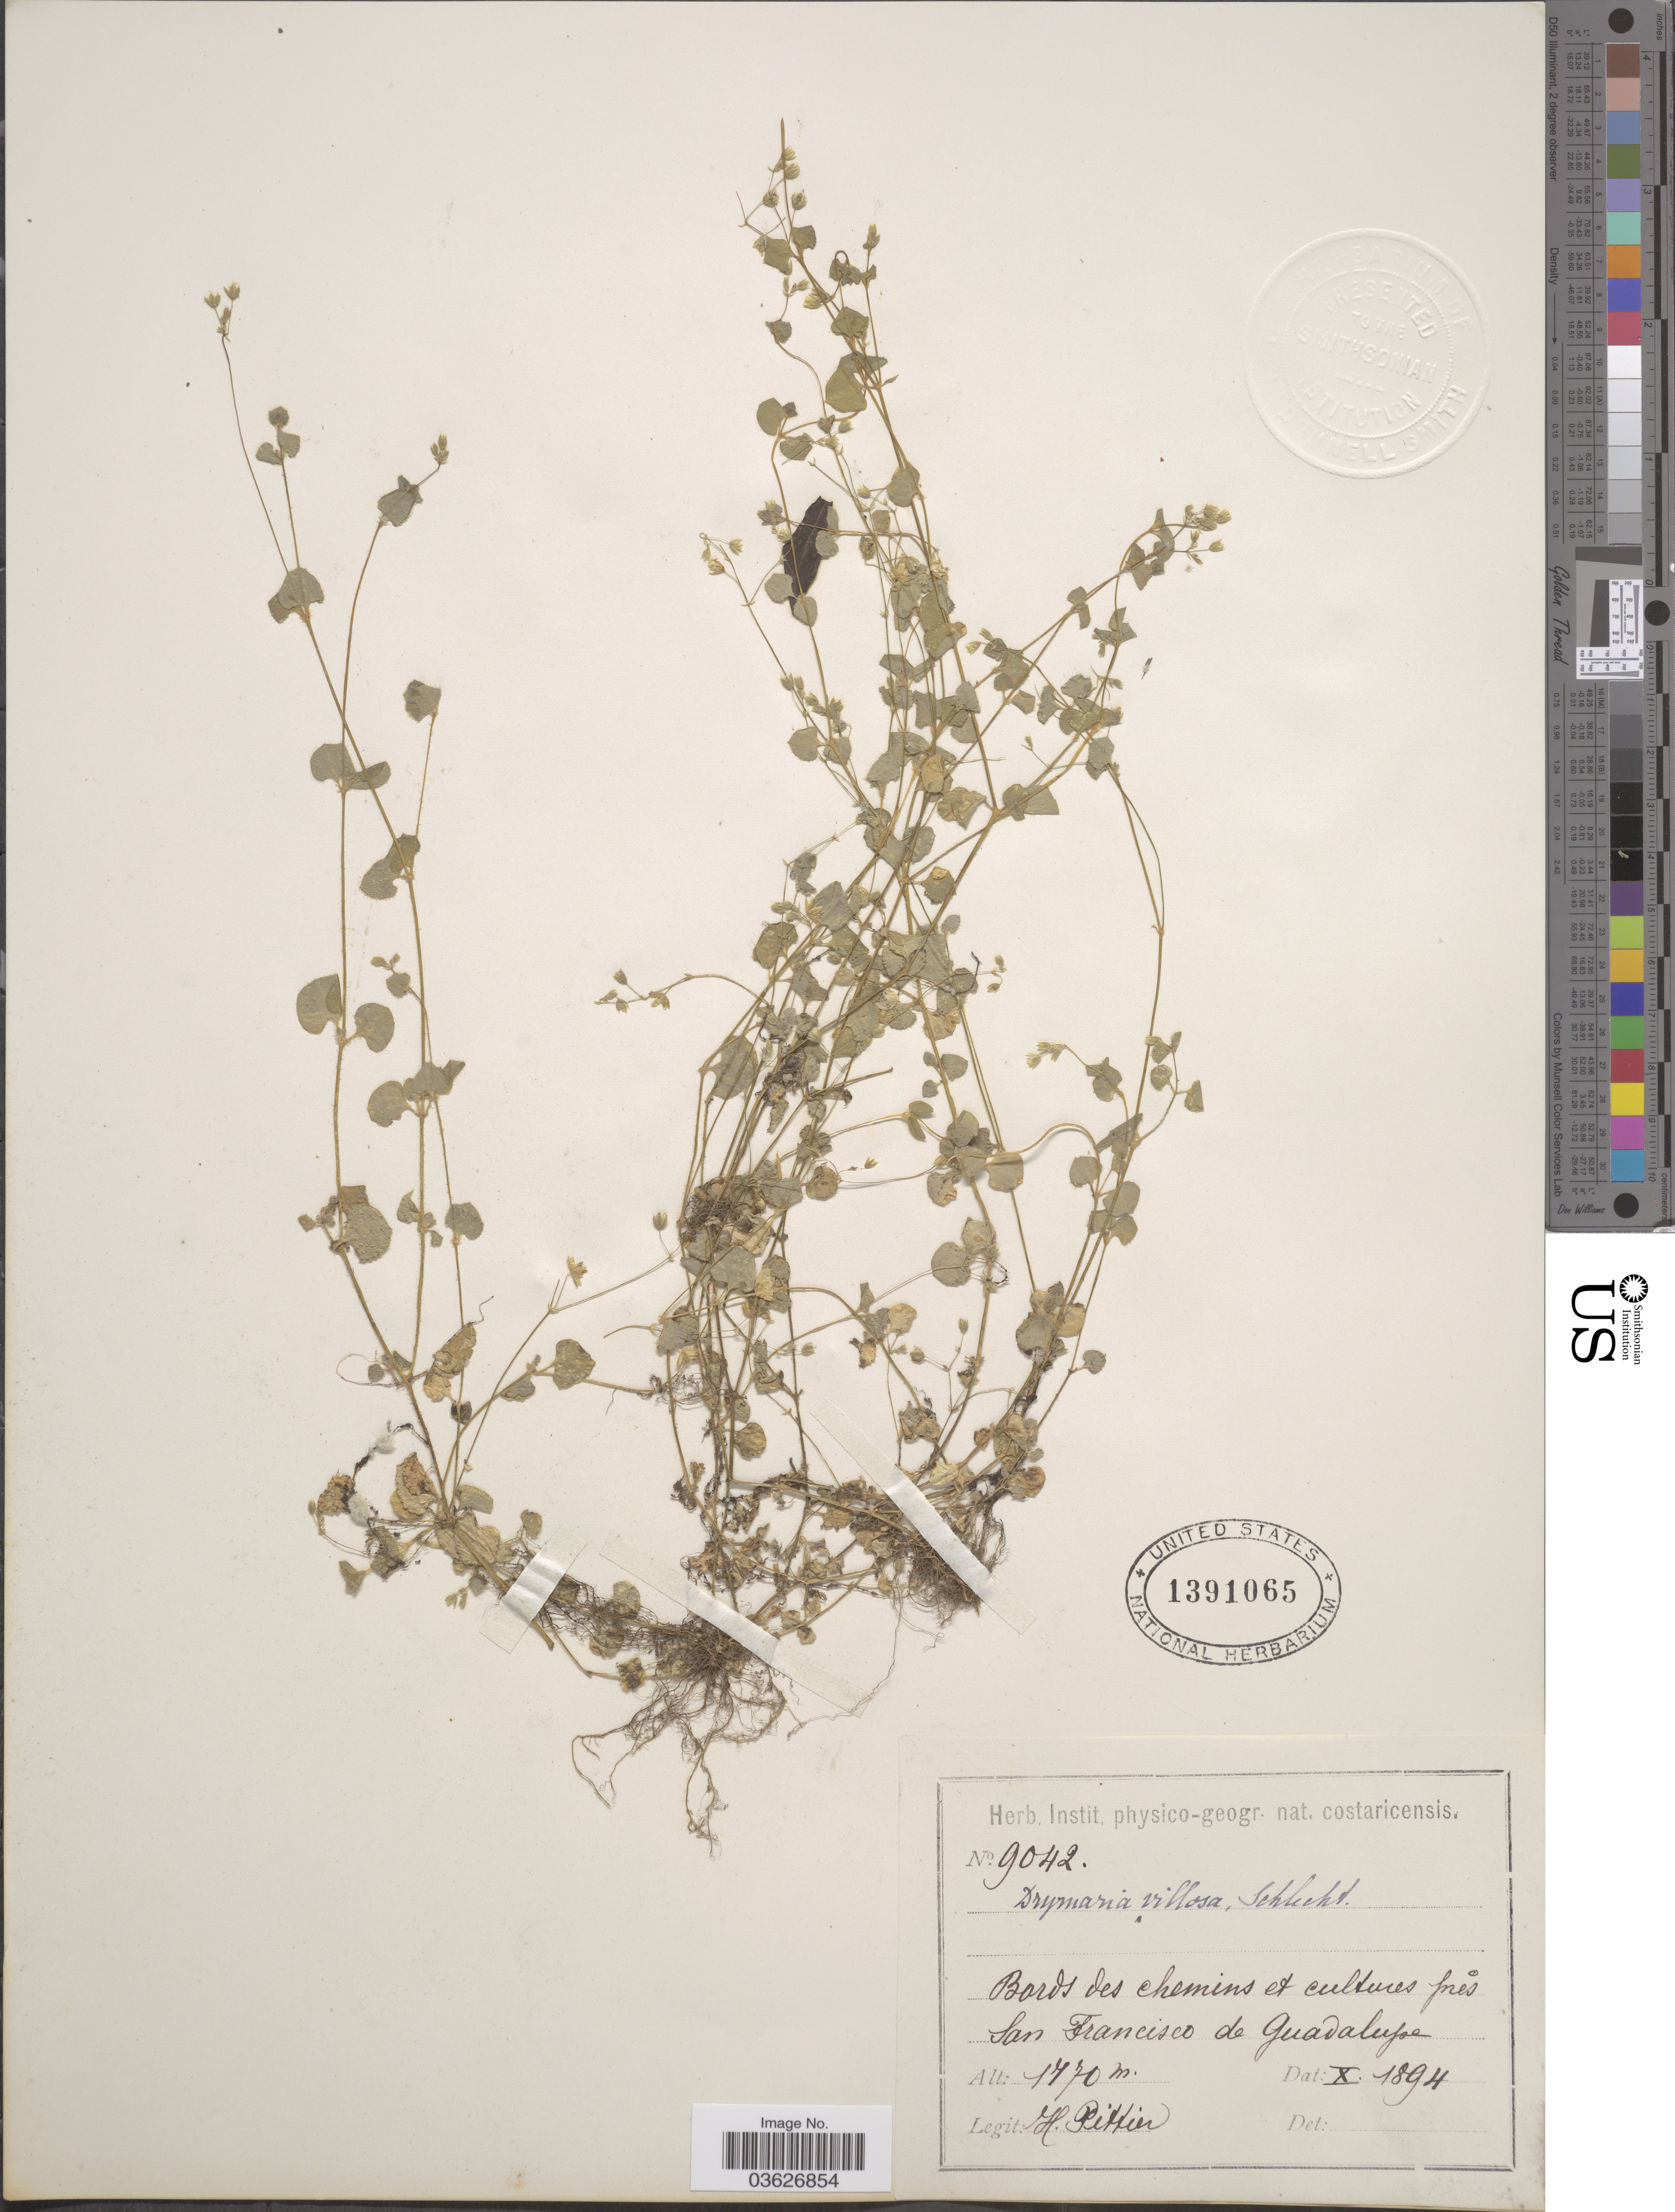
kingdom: Plantae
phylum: Tracheophyta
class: Magnoliopsida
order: Caryophyllales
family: Caryophyllaceae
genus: Drymaria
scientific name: Drymaria villosa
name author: Cham. & Schltdl.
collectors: H. F. Pittier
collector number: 9042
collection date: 1894-10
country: Costa Rica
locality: Bords des chemins et cultures prés San Francisco de Guadalupe.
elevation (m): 1470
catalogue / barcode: US 1391065